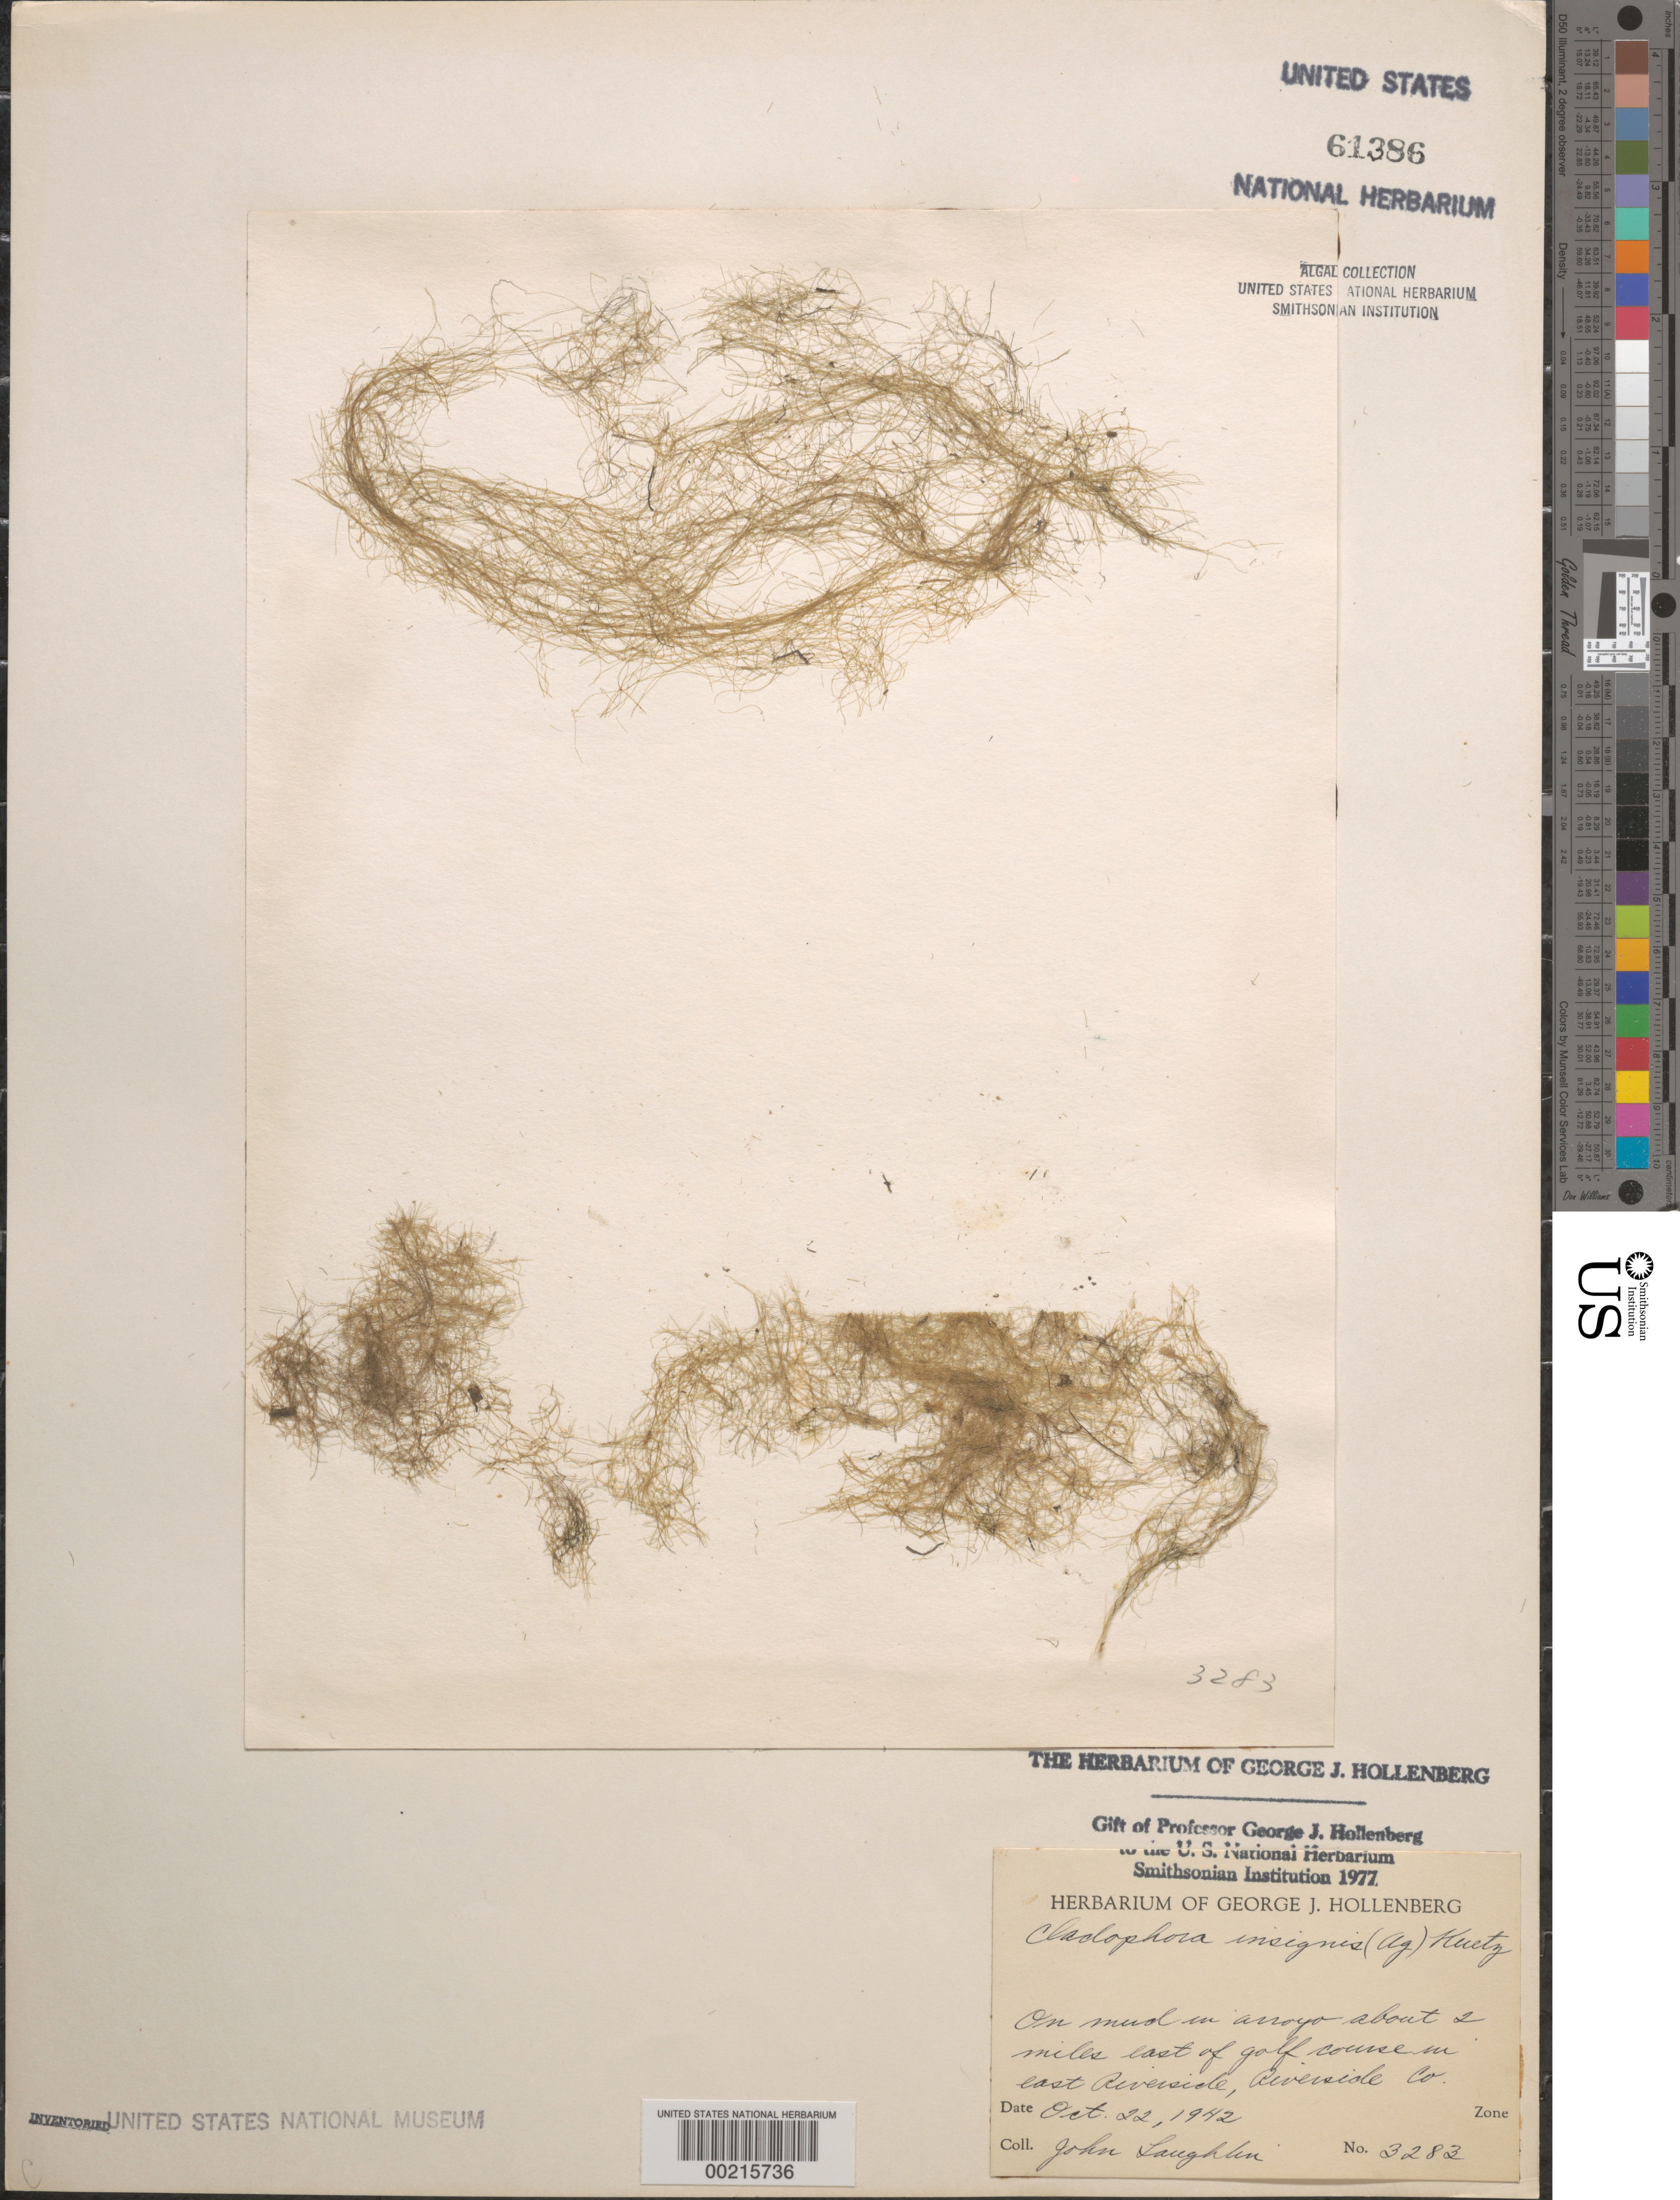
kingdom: Plantae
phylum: Chlorophyta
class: Ulvophyceae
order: Cladophorales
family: Cladophoraceae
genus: Cladophora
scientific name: Cladophora rivularis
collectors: J. Laughlin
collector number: GJH 3283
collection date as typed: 22 Oct 1942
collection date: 1942-10-22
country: United States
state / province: California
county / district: Riverside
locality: East Riverside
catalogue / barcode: US 61386